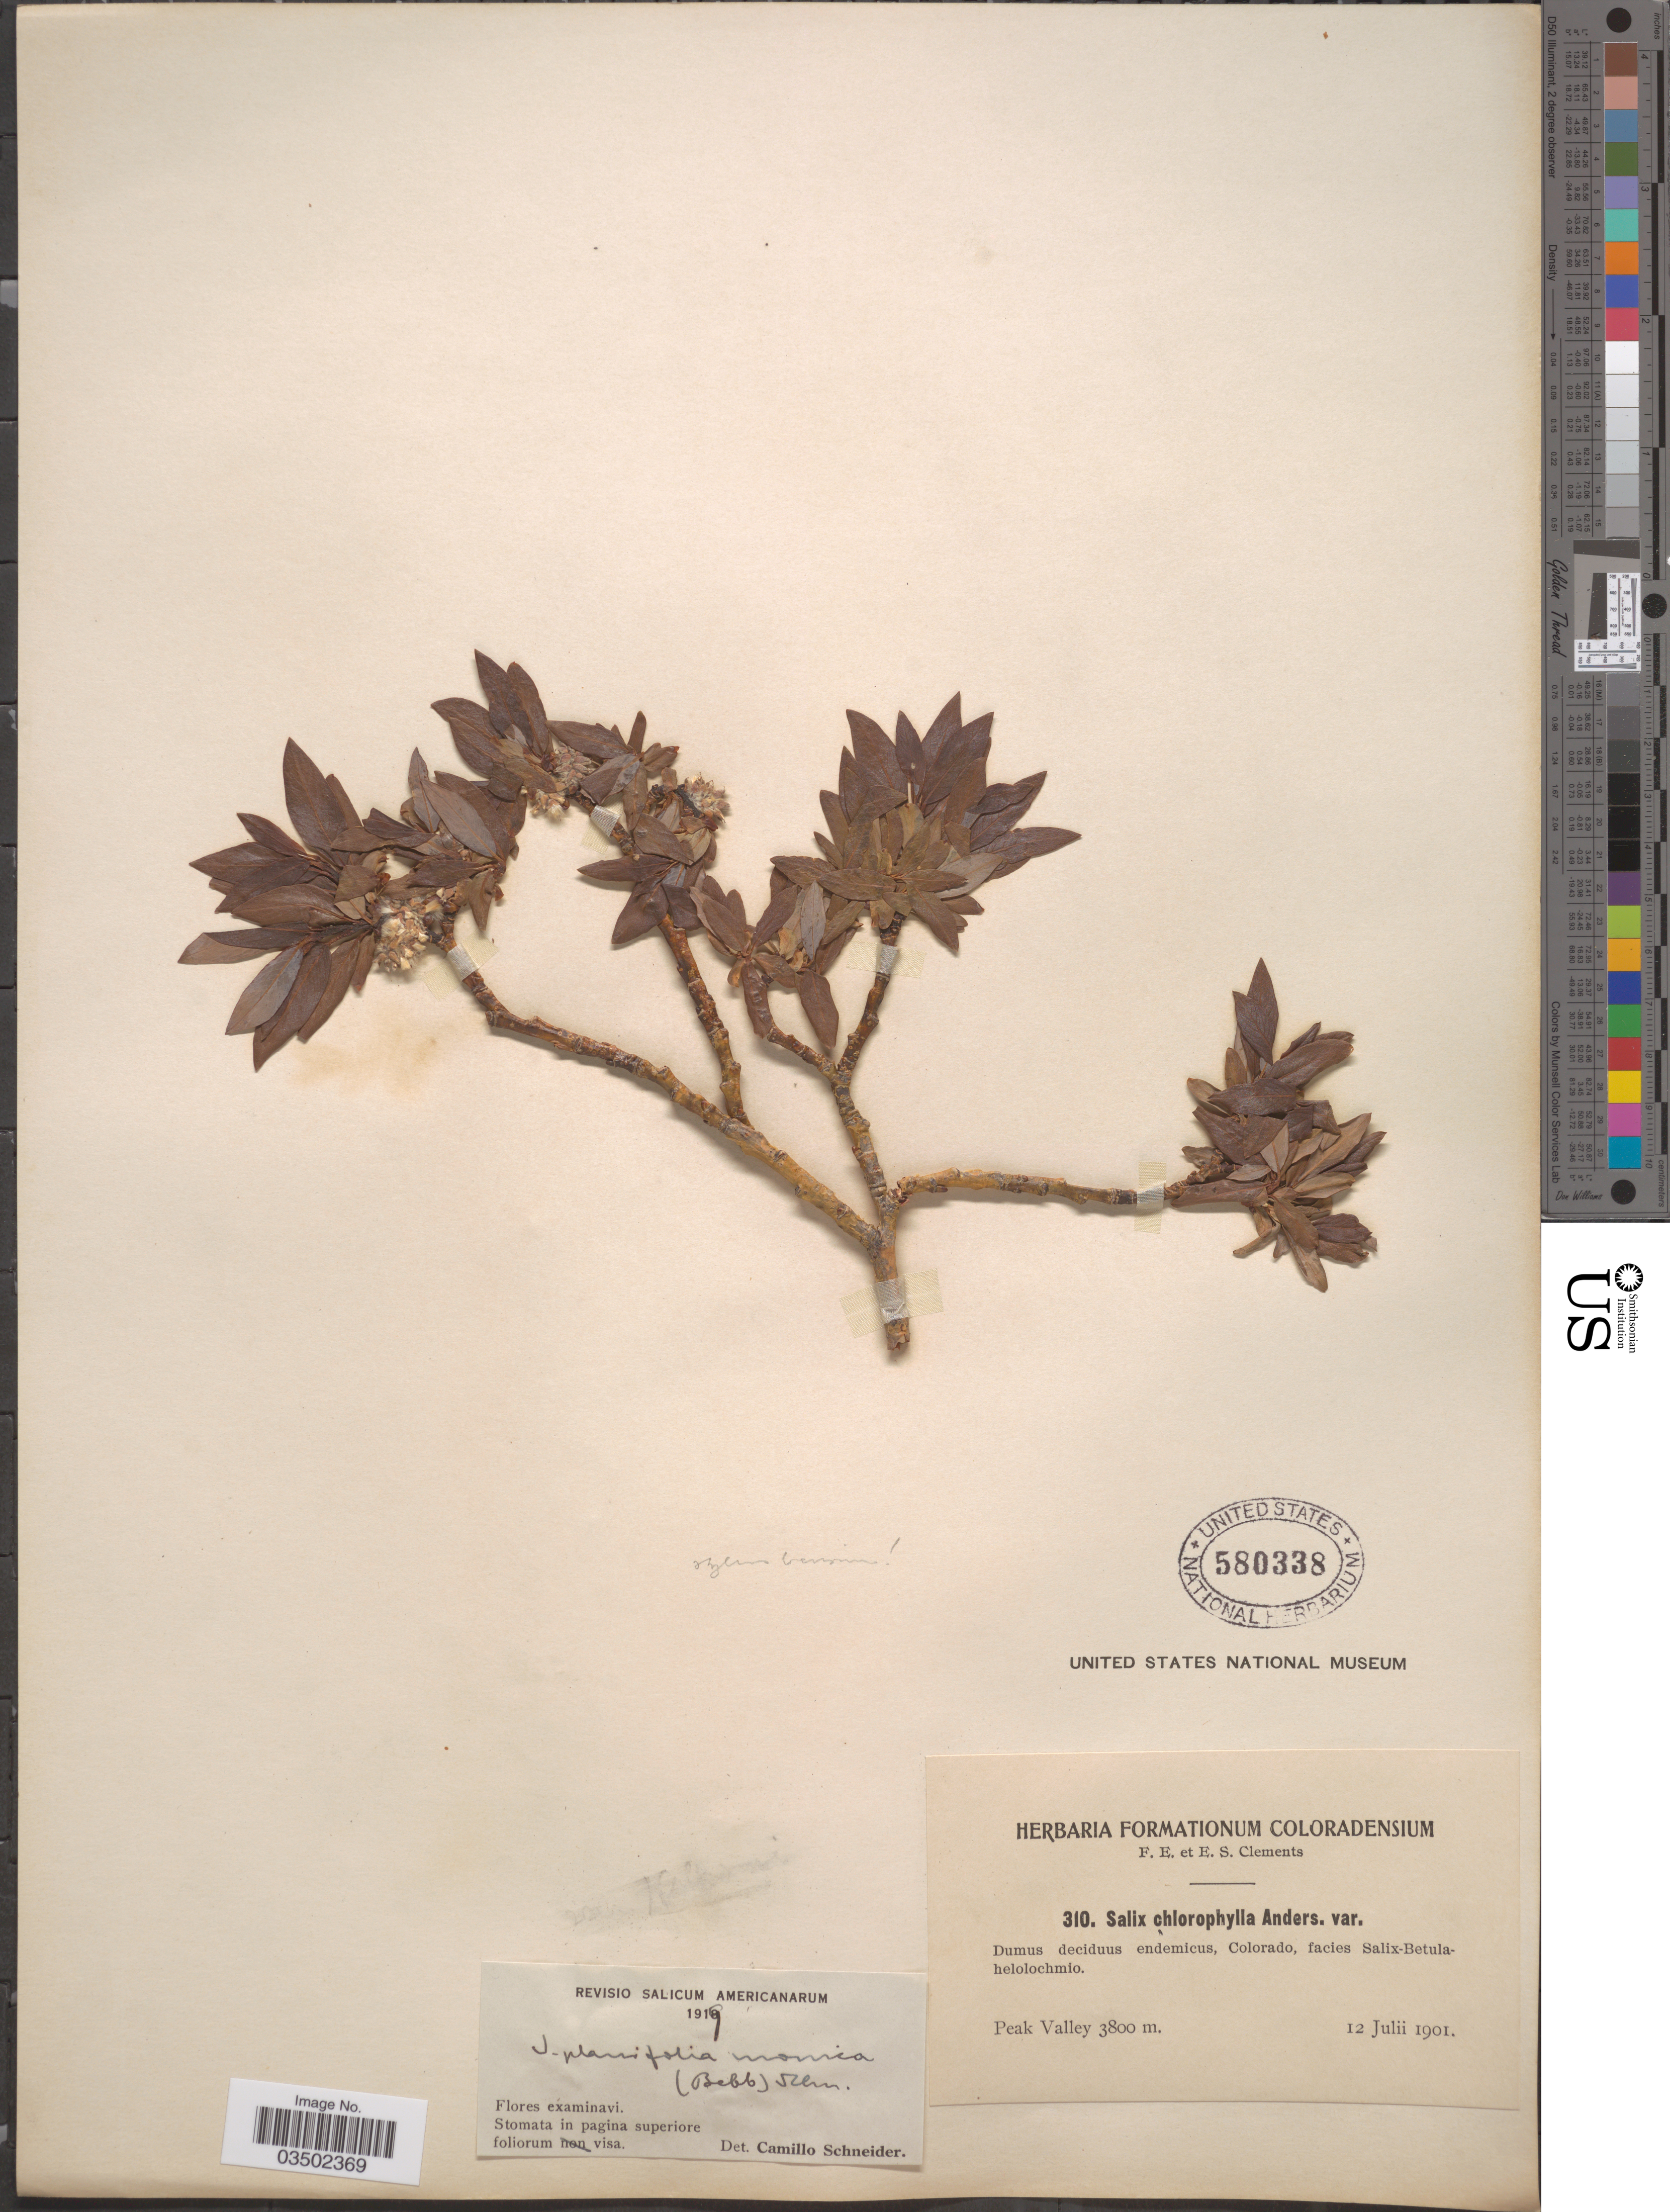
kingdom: Plantae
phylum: Tracheophyta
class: Magnoliopsida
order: Malpighiales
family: Salicaceae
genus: Salix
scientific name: Salix planifolia var. monica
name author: (Bebb) C.K. Schneid.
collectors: F. E. Clements & E. S. Clements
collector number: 310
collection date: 1901-07-12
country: United States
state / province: Colorado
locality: Peak Valley.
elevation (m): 3800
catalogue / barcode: US 580338